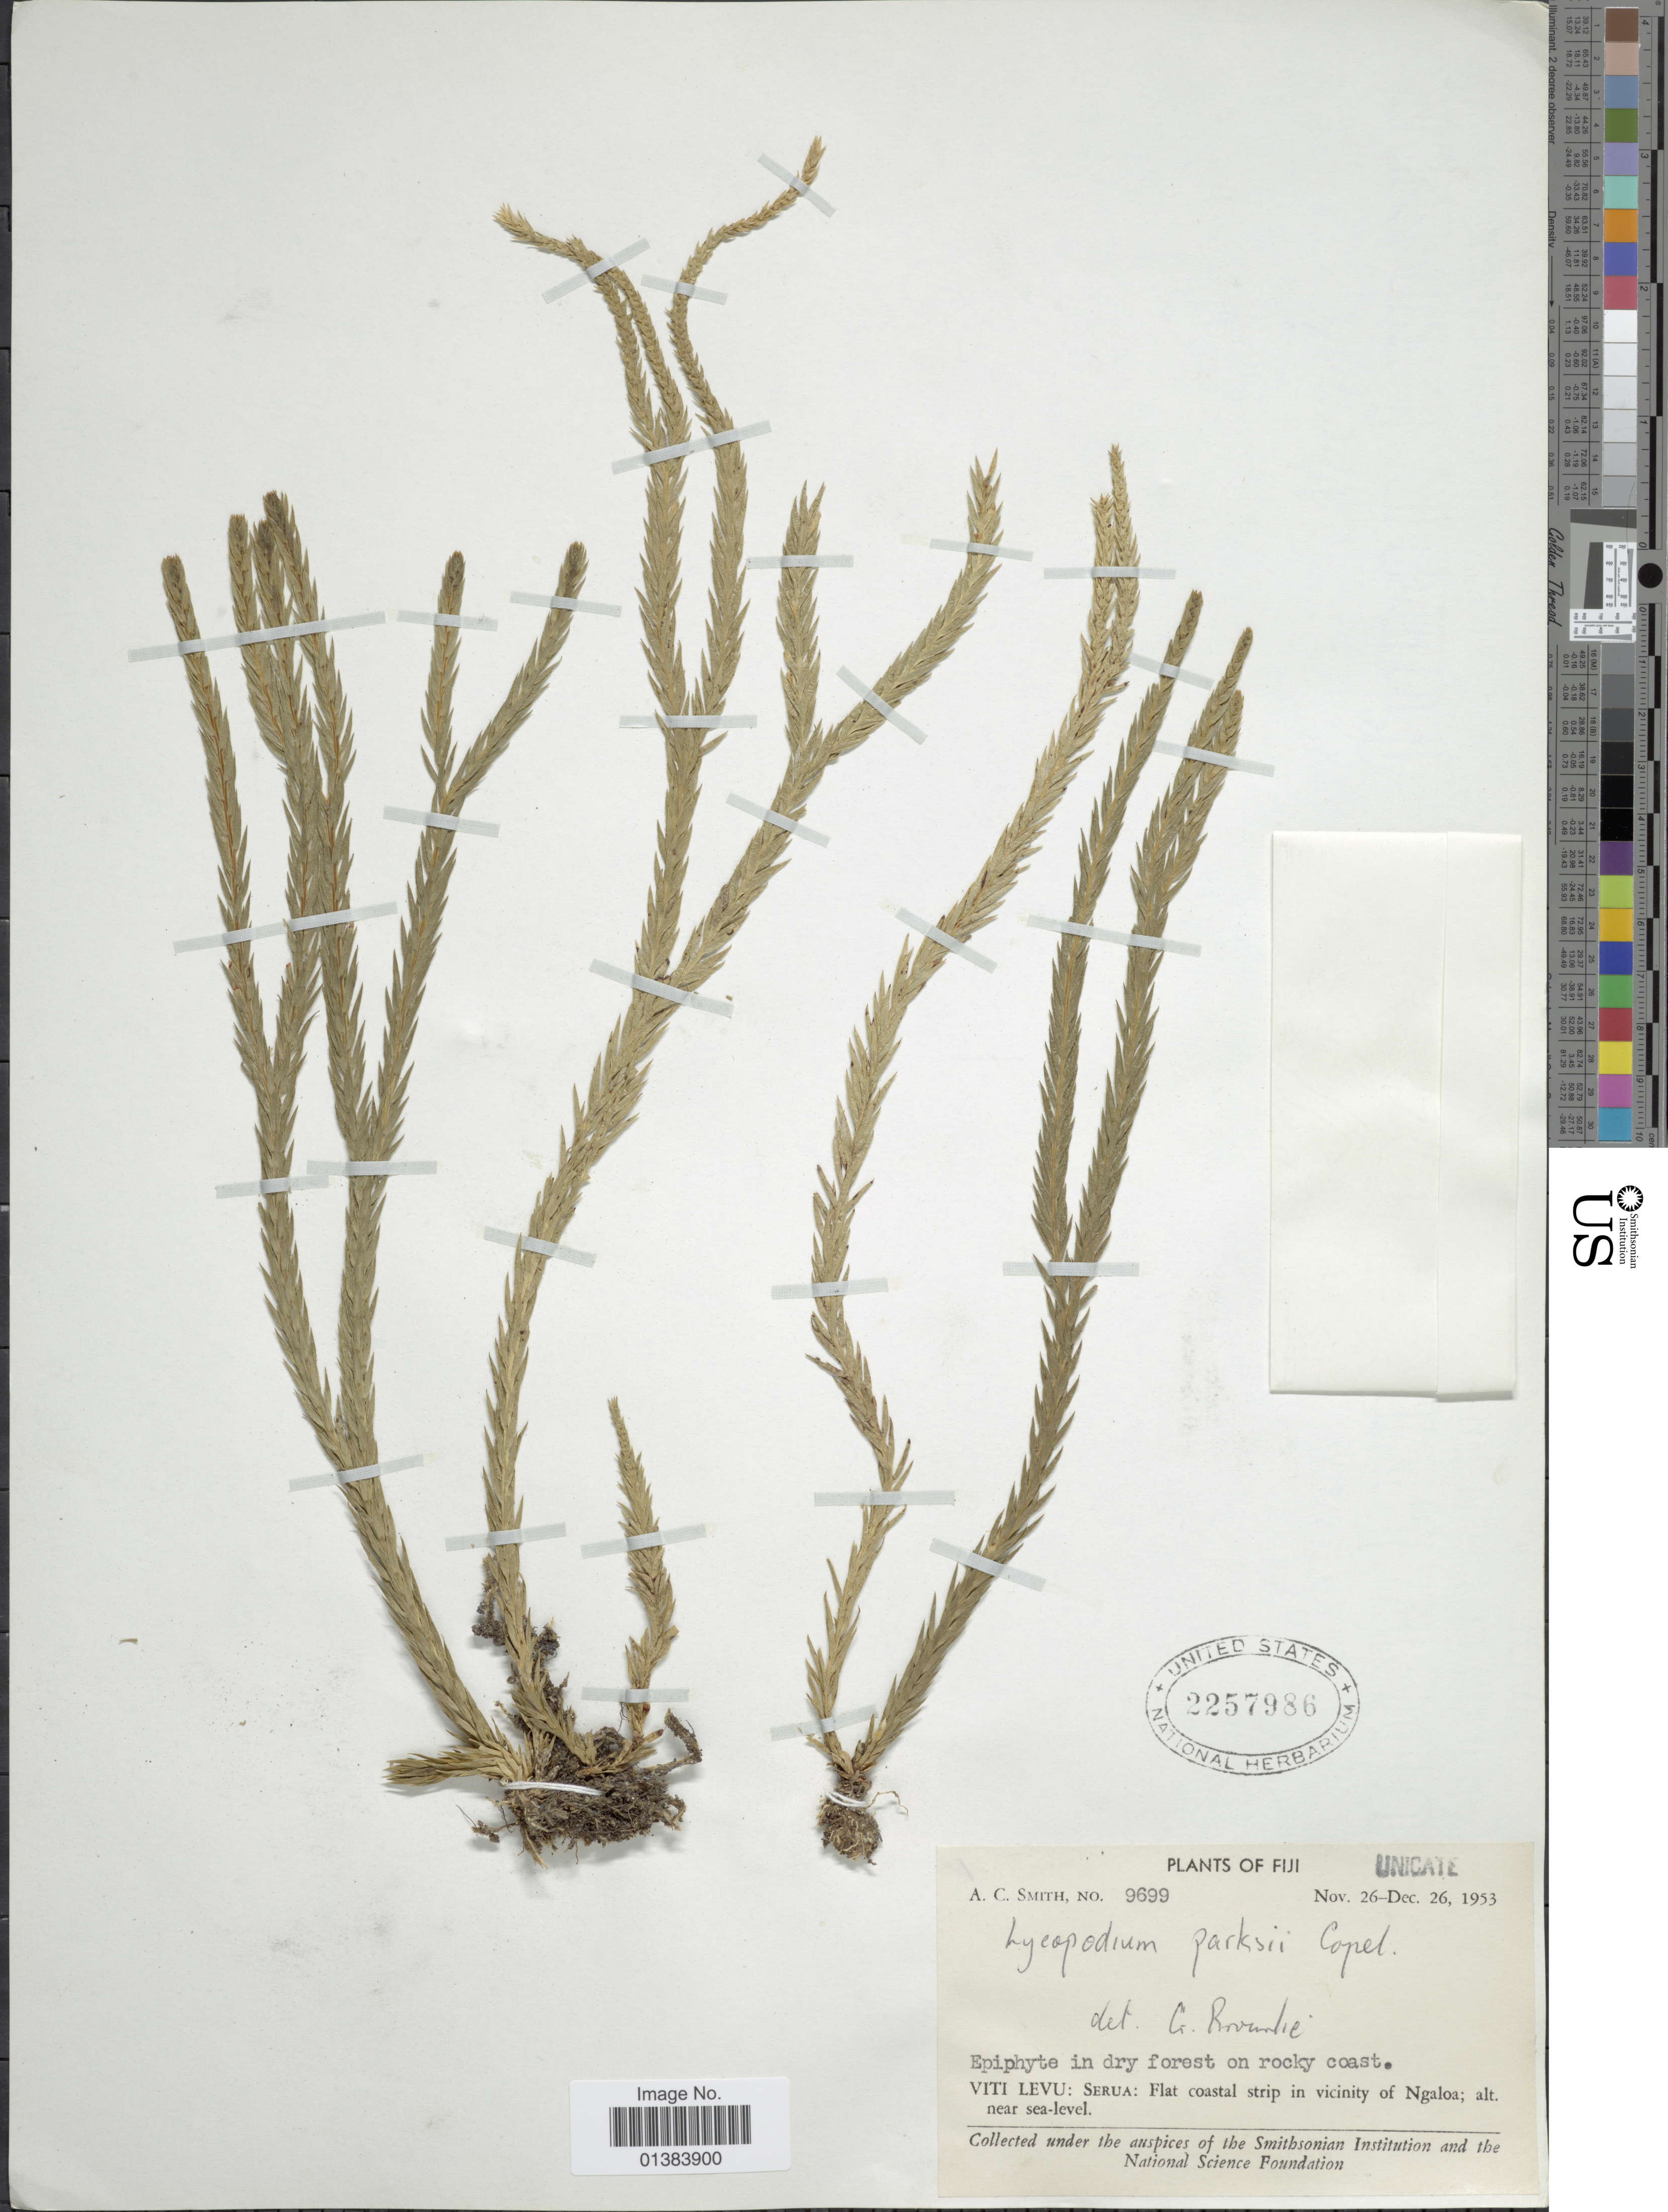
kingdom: Plantae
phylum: Tracheophyta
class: Lycopodiopsida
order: Lycopodiales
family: Lycopodiaceae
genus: Phlegmariurus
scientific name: Phlegmariurus carinatus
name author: (Desv.) Ching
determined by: Field, A. R.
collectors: A. C. Smith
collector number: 9699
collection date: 1953-11-26/1953-12-26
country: Fiji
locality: Viti Levu: Serua: Flat coastal strip in vicinity of Ngaloa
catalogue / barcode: US 2257986